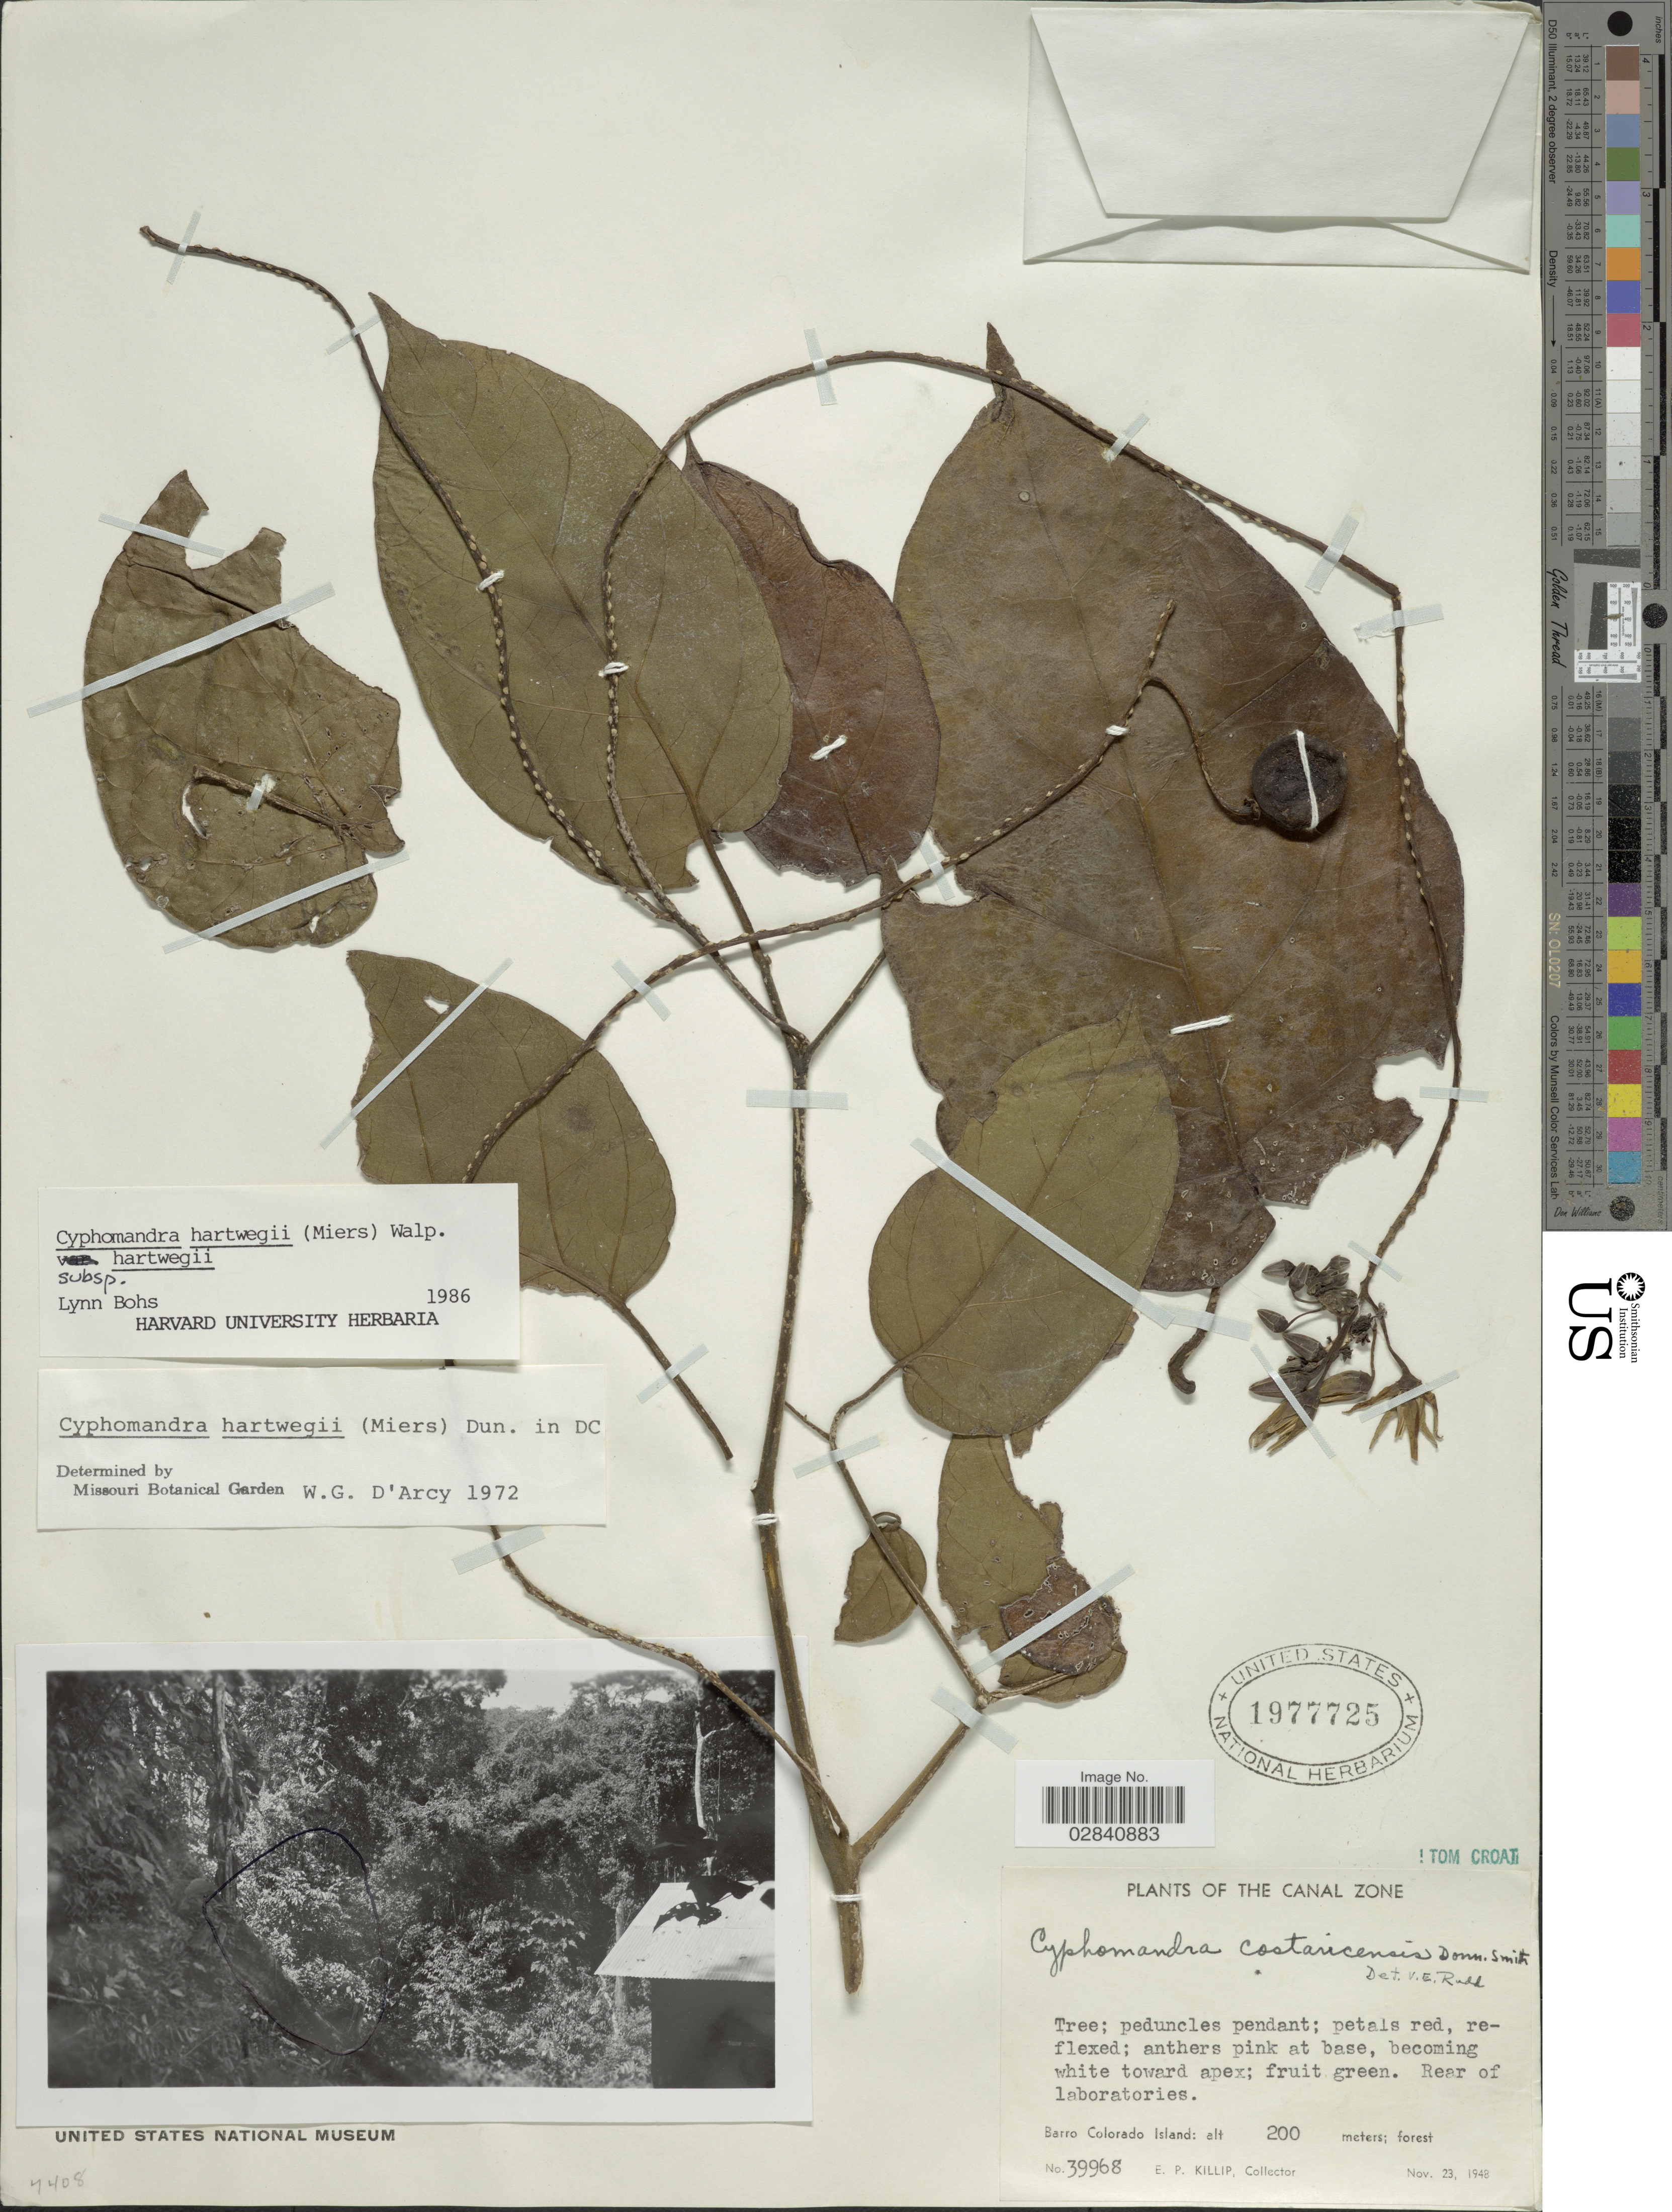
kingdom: Plantae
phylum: Tracheophyta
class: Magnoliopsida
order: Solanales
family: Solanaceae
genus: Cyphomandra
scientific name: Cyphomandra hartwegii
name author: (Miers) Sendtn. ex Walp.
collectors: E. P. Killip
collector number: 39968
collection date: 1948-11-23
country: Panama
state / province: Panamá Oeste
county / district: Canal Zone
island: Barro Colorado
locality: Canal Zone. Barro Colorado Island.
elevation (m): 200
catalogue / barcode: US 1977725